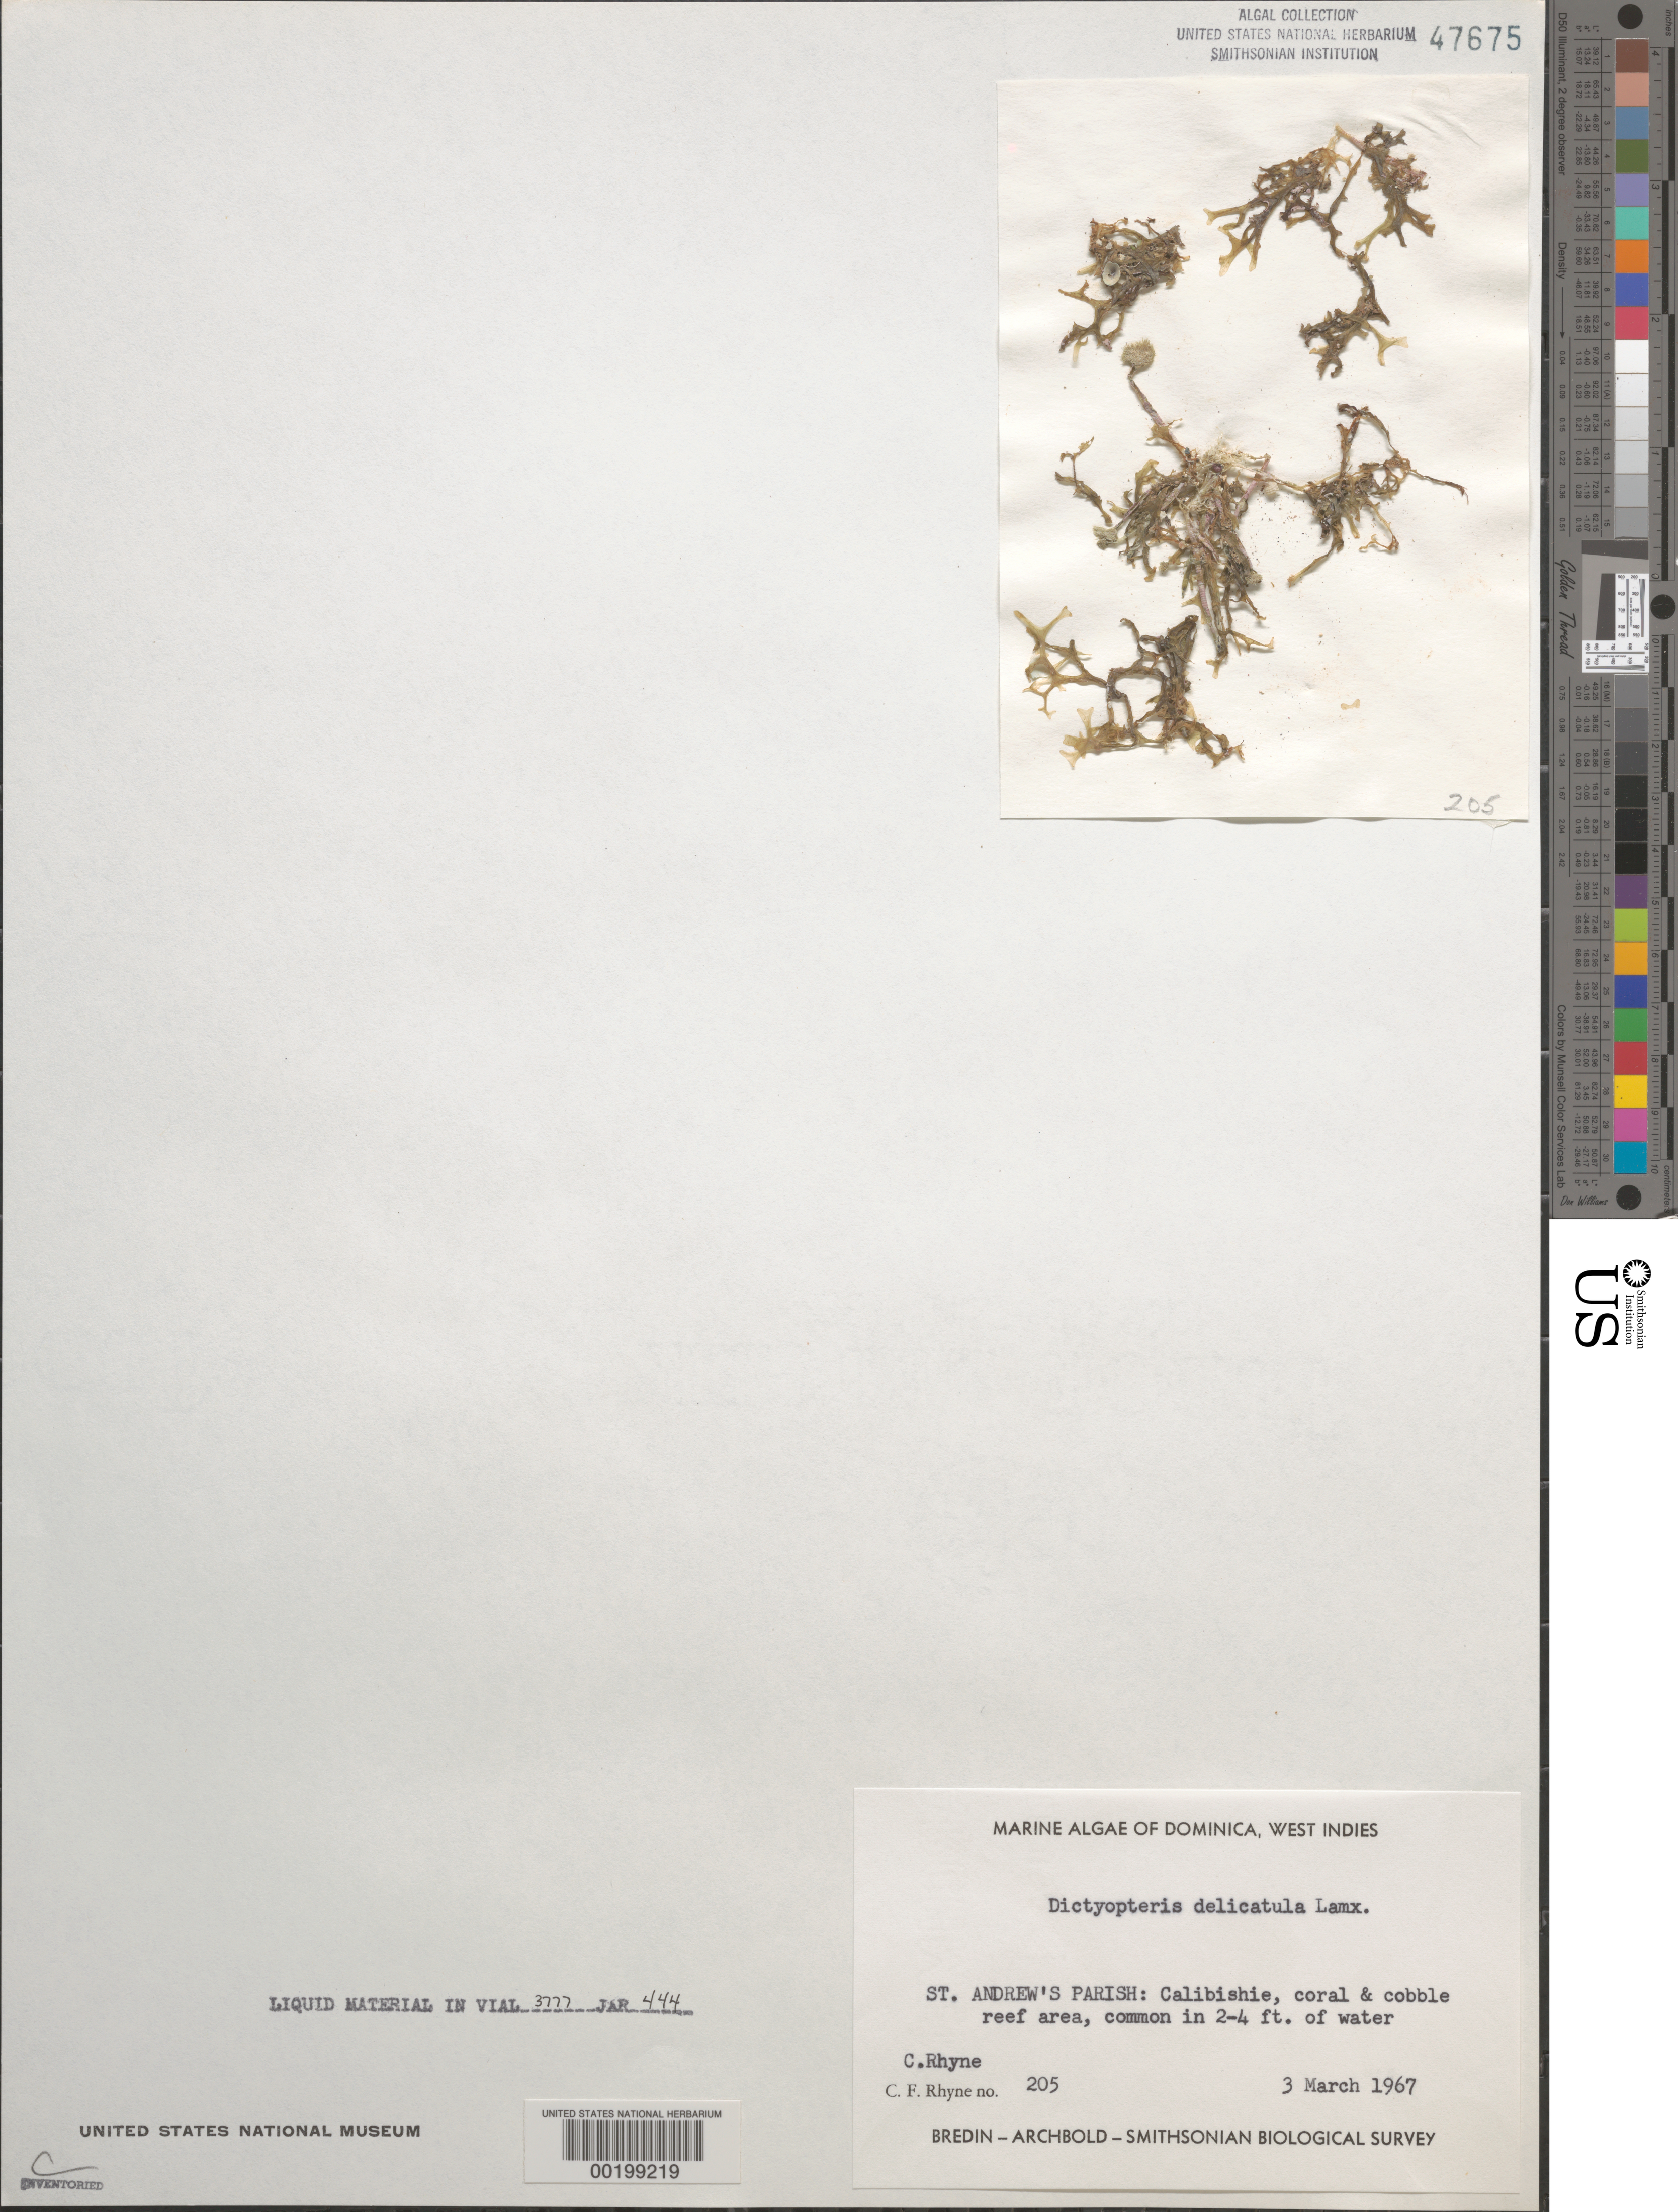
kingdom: Chromista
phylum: Ochrophyta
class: Phaeophyceae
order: Dictyotales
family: Dictyotaceae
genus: Dictyopteris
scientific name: Dictyopteris delicatula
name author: J.V.Lamouroux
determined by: Rhyne, C. F.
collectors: C. Rhyne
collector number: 205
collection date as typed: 03 Mar 1967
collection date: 1967-03-03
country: Dominica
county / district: St. Andrew's Parish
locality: Calibishie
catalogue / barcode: US 47675